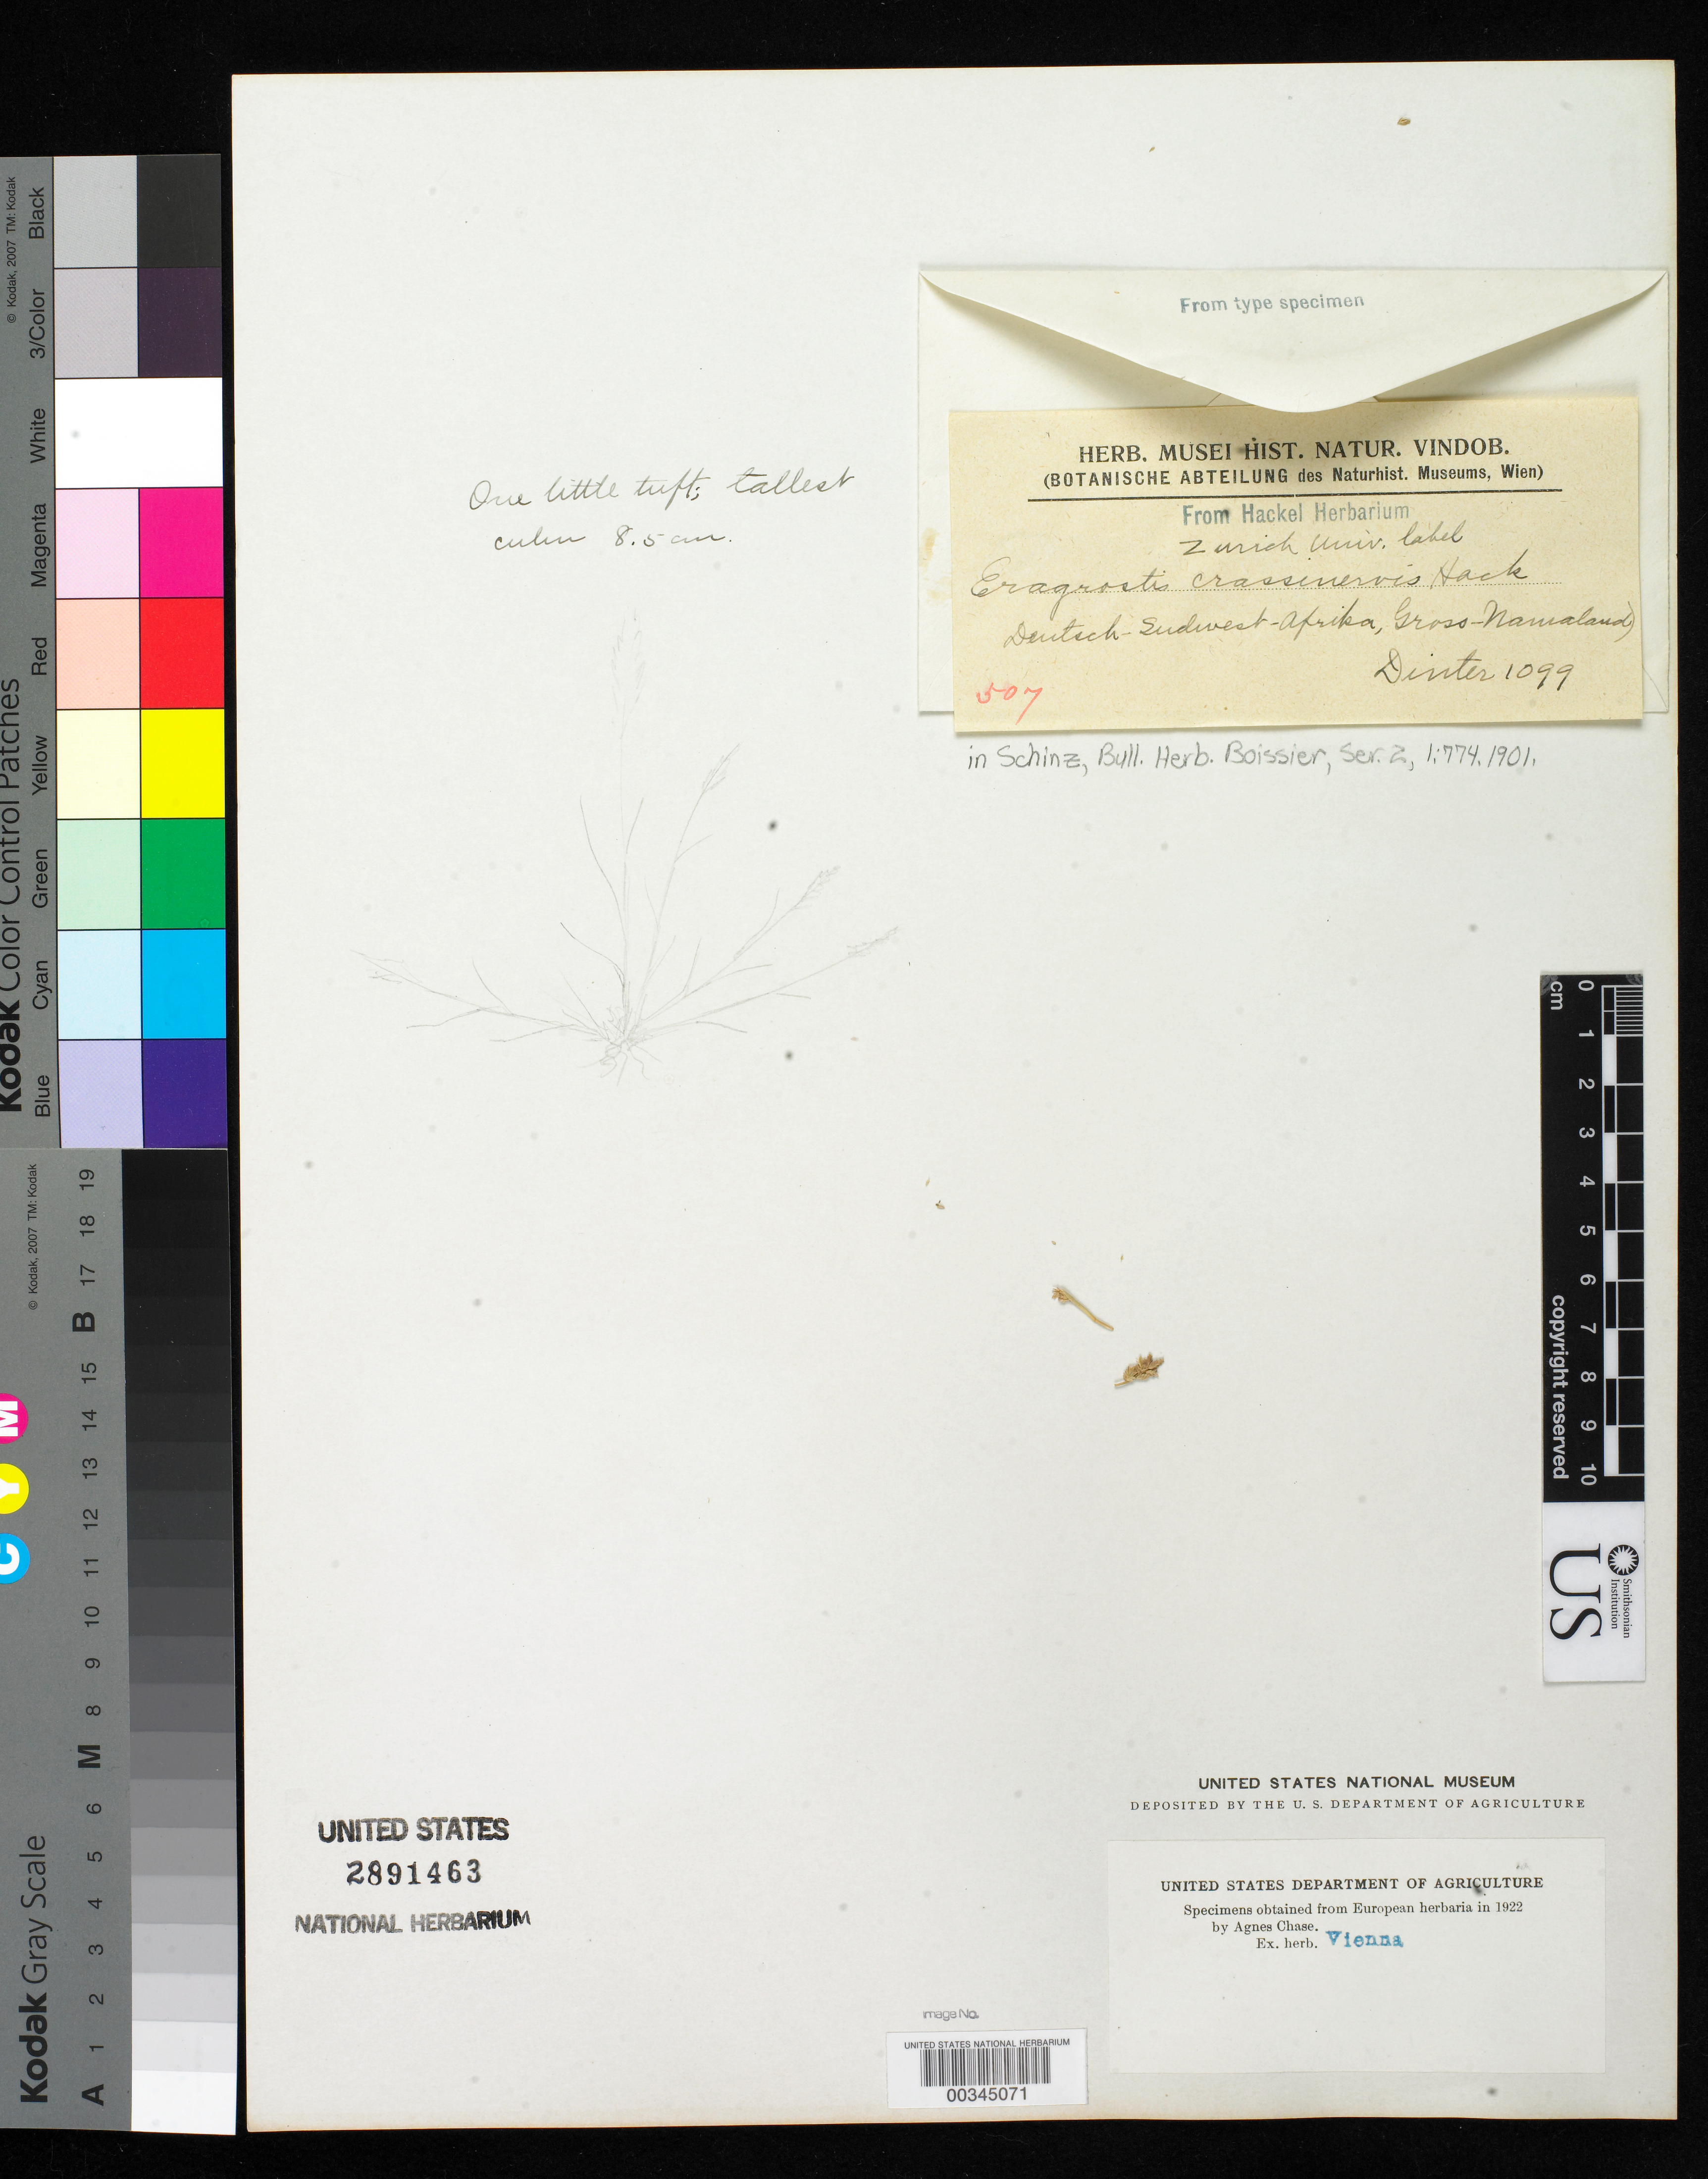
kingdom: Plantae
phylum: Tracheophyta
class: Liliopsida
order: Poales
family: Poaceae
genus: Eragrostis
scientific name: Eragrostis crassinervis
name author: Hack. in Schinz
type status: Type Fragment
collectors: M. Dinter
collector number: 1099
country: Namibia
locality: Gross-Namaland.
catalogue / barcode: US 2891463